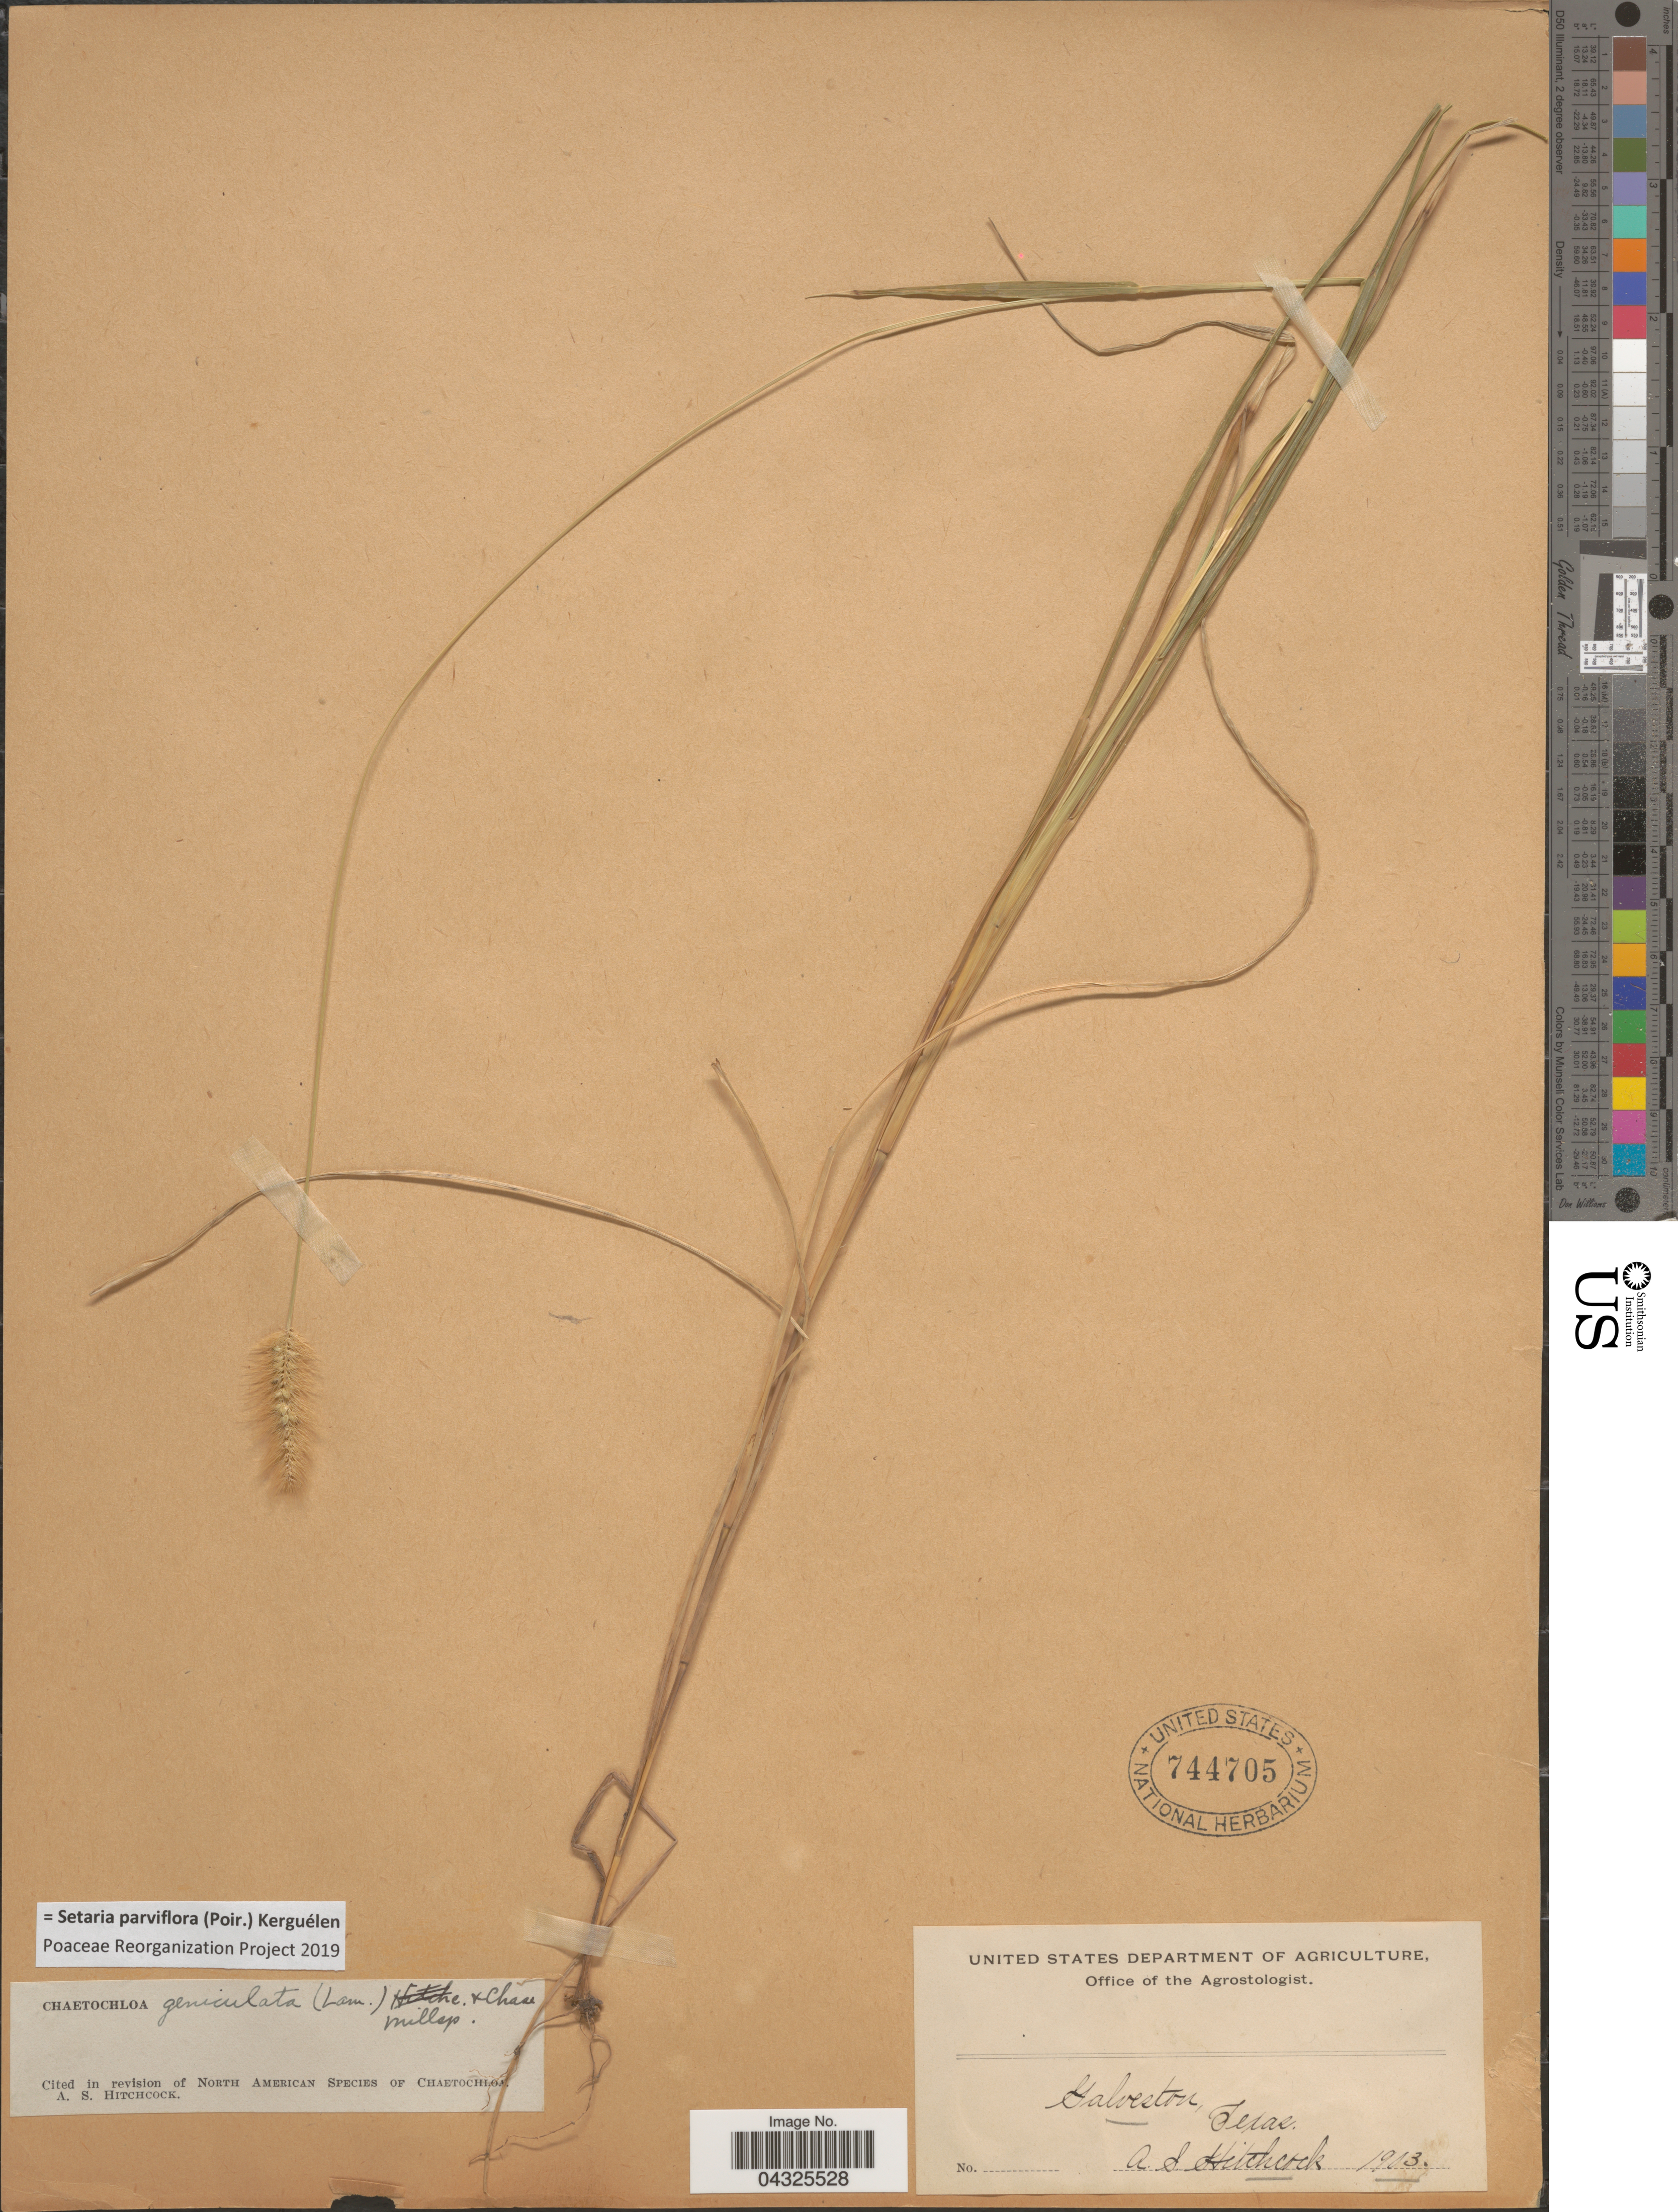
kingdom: Plantae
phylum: Tracheophyta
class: Liliopsida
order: Poales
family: Poaceae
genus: Setaria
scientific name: Setaria parviflora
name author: (Poir.) Kerguélen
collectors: A. S. Hitchcock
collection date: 1903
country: United States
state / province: Texas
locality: Galveston.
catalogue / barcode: US 744705